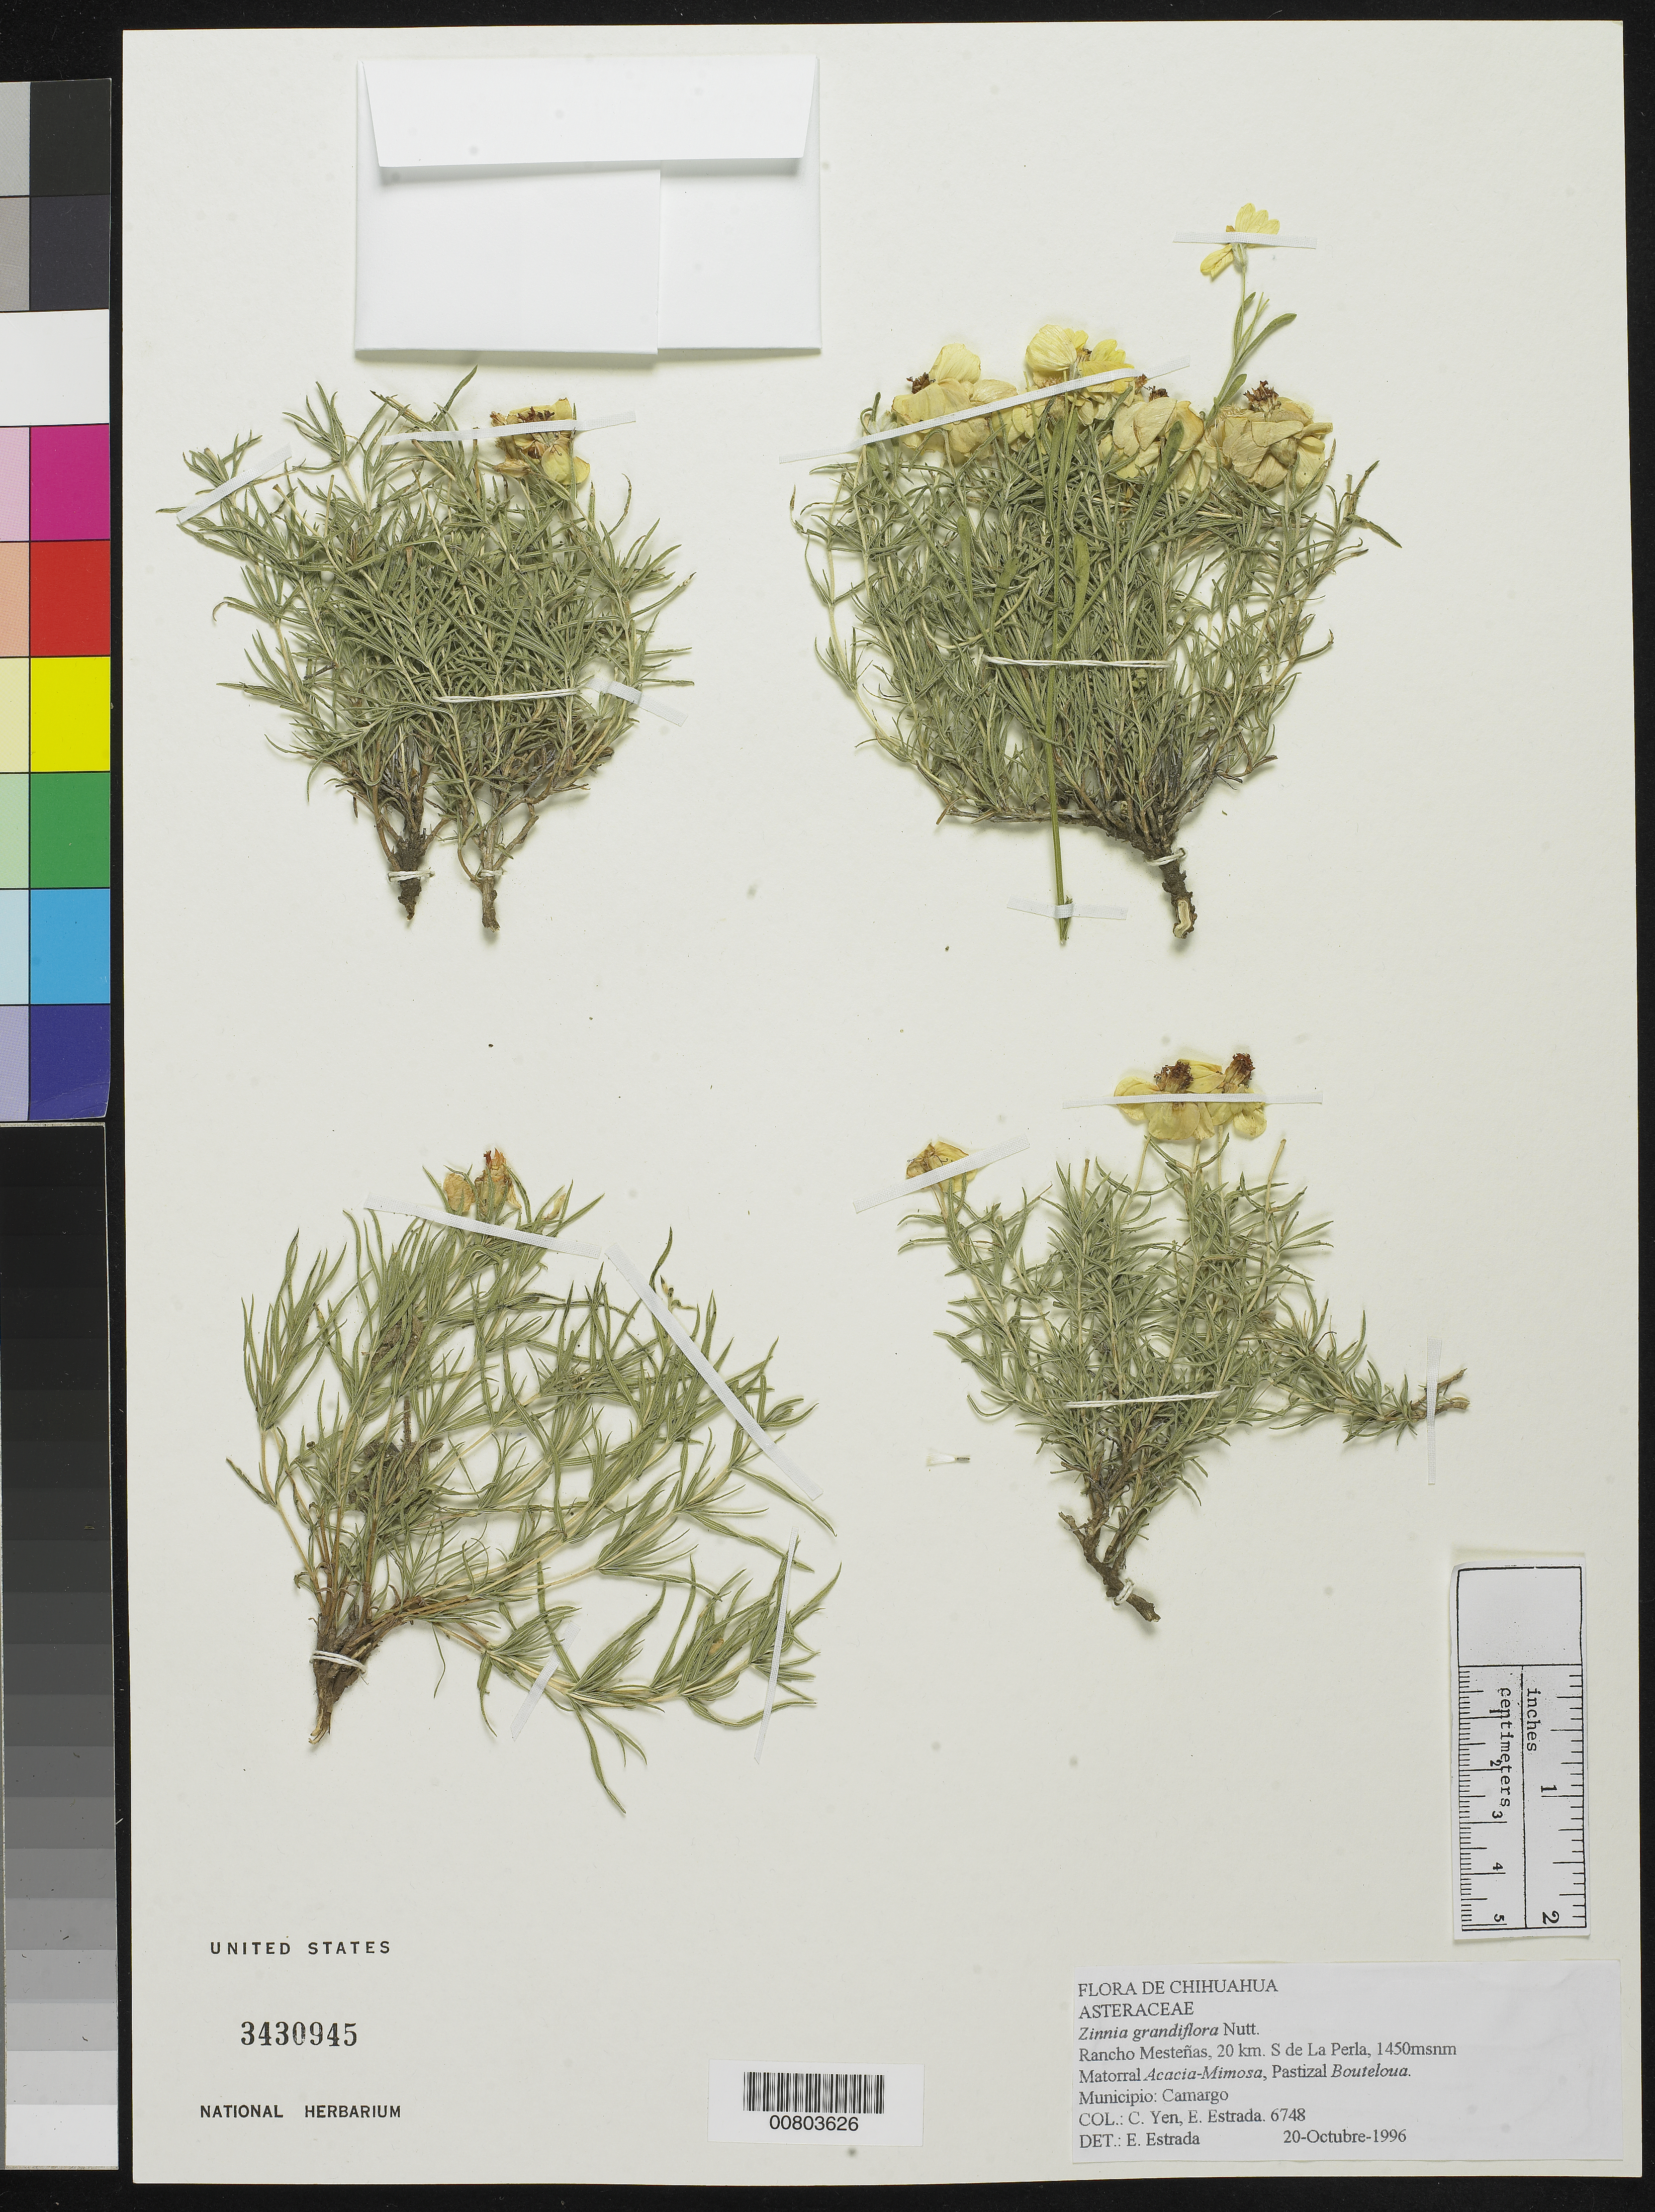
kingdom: Plantae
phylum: Tracheophyta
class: Magnoliopsida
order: Asterales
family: Asteraceae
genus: Zinnia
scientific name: Zinnia grandiflora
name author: Nutt.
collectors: Y. C. Yang & E. Estrada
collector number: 6748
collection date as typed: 20 Oct 1996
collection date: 1996-10-20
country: Mexico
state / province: Chihuahua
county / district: Camargo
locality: Rancho Mesteñas, 20 km. S de La Perla, Chihuahua.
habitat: Matorral Acacia-Mimosa, Pastizal Bouteloua.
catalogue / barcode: US 3430945